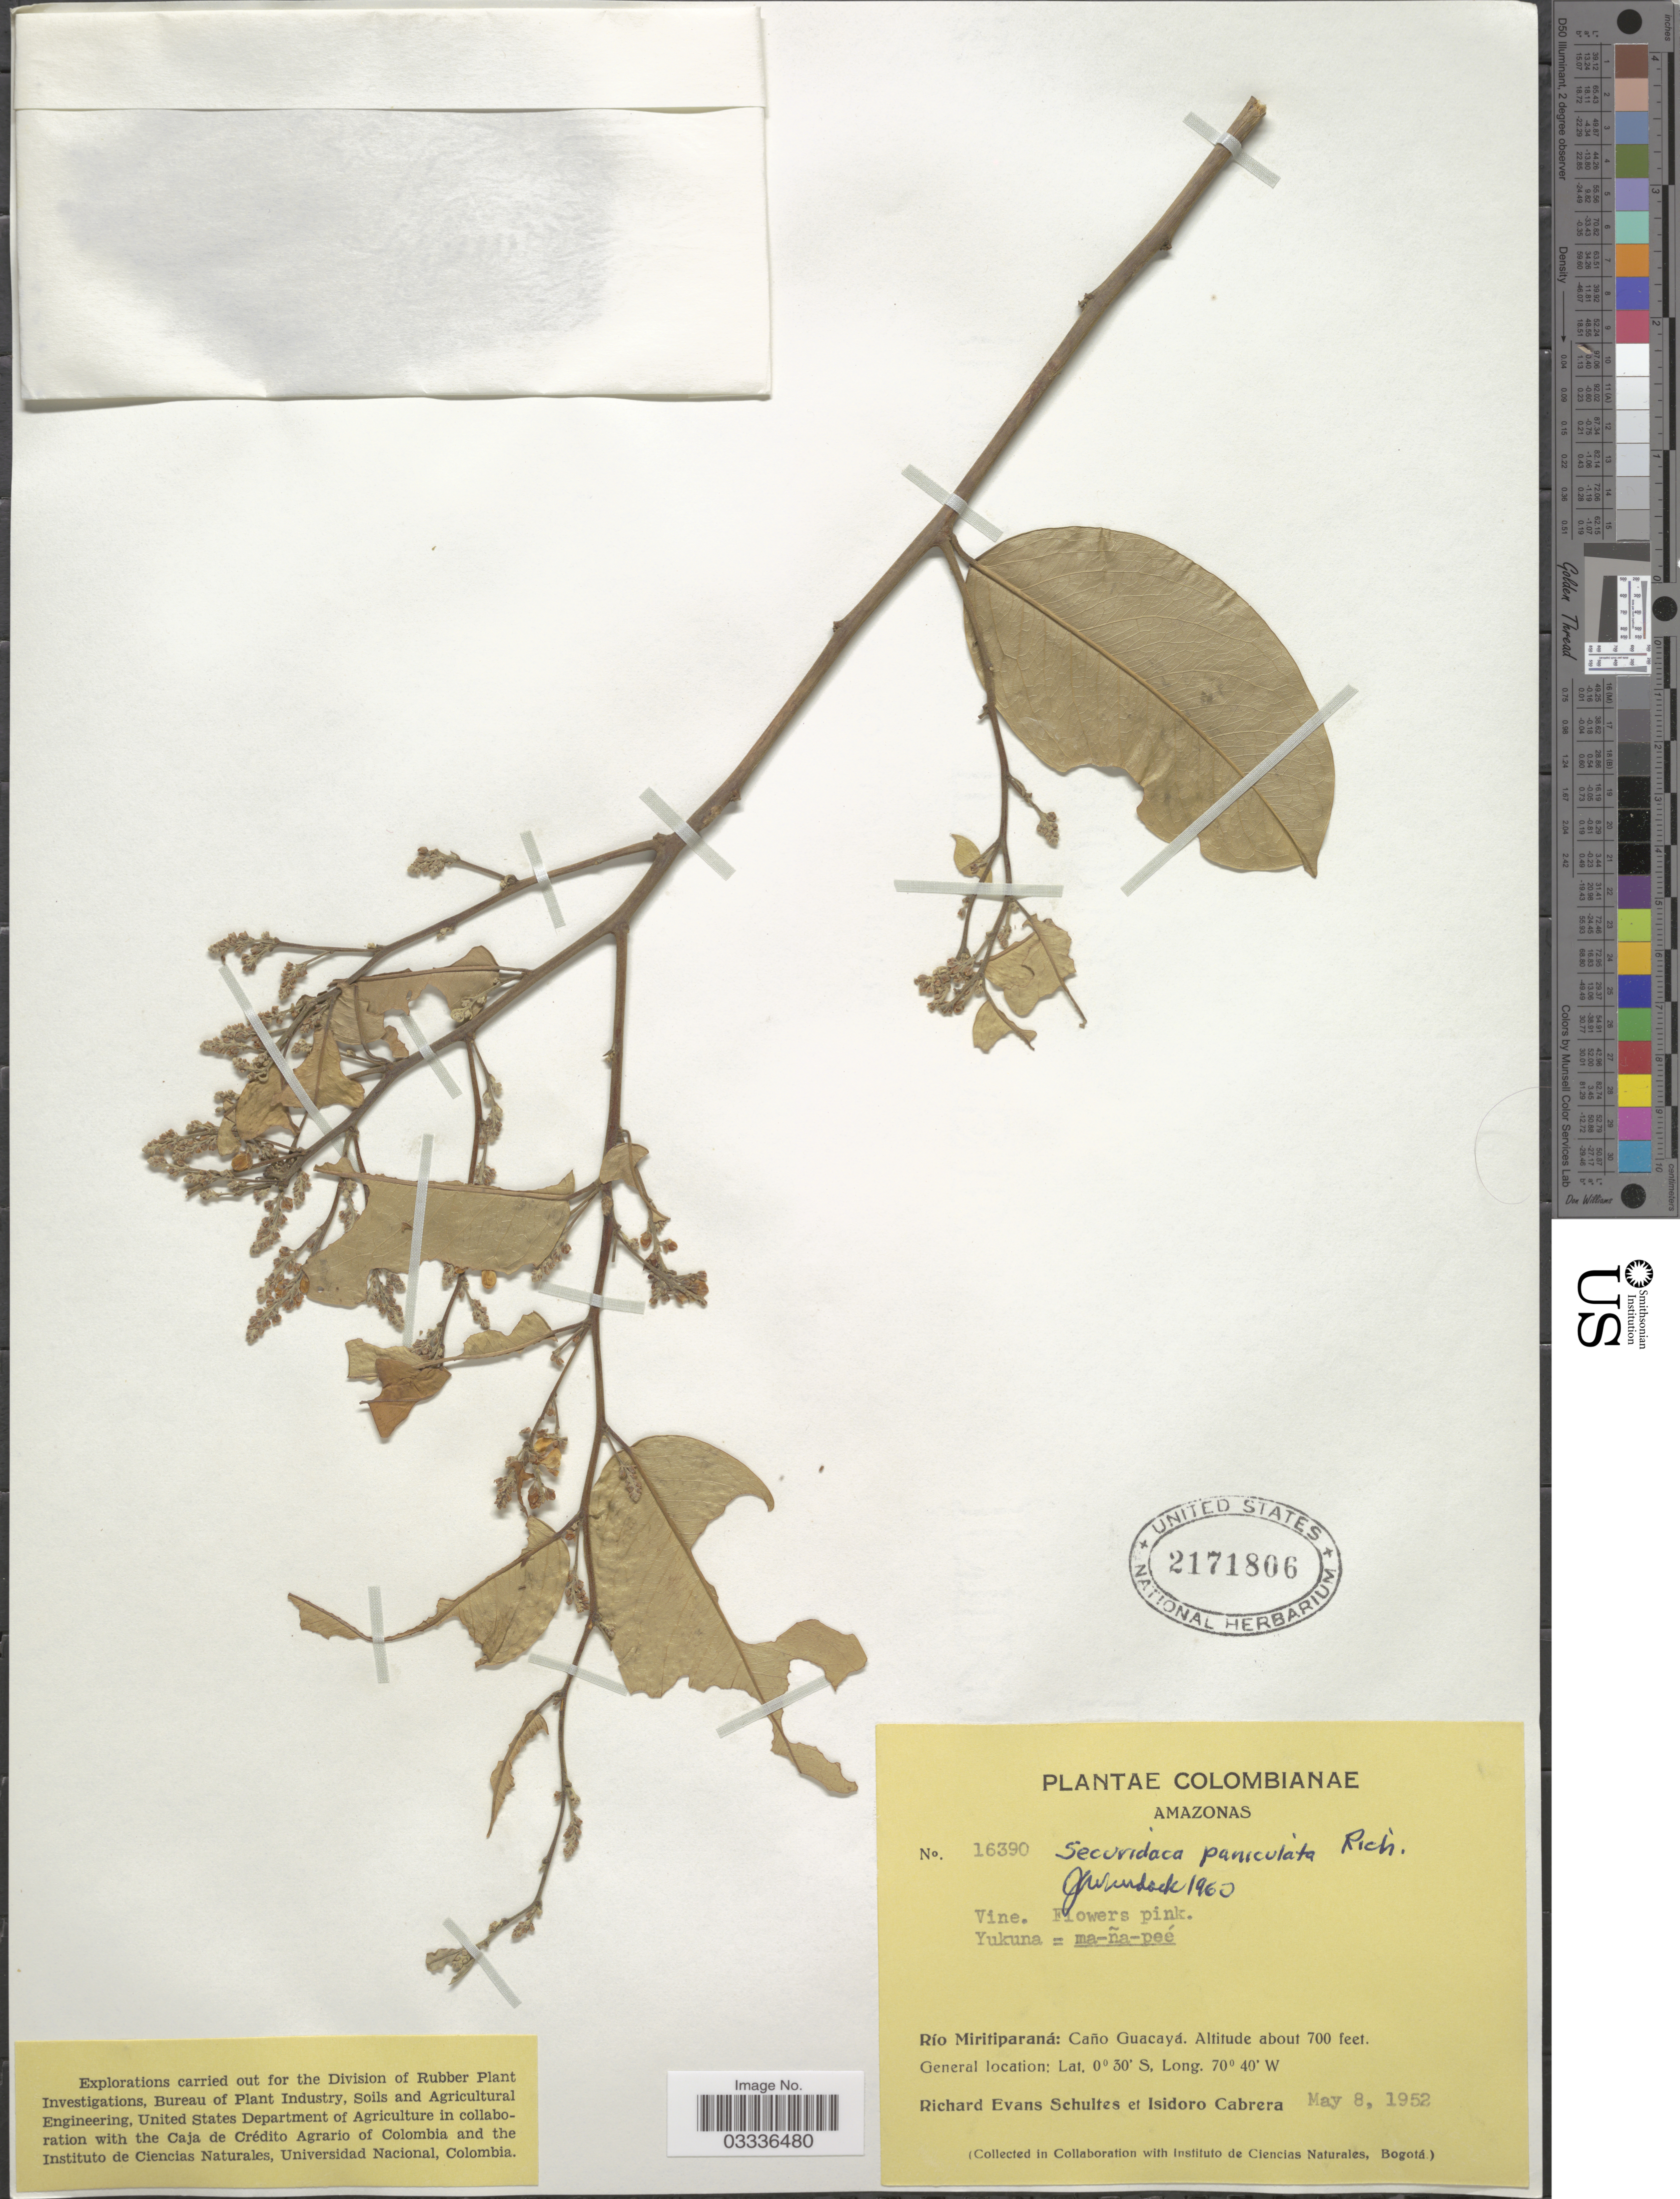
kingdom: Plantae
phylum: Tracheophyta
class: Magnoliopsida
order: Fabales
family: Polygalaceae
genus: Securidaca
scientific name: Securidaca paniculata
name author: Rich.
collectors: R. E. Schultes & I. Cabrera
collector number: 16390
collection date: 1952-05-08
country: Colombia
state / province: Amazônas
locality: Río Miritiparaná: Caño Guacayá.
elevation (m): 213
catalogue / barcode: US 2171806